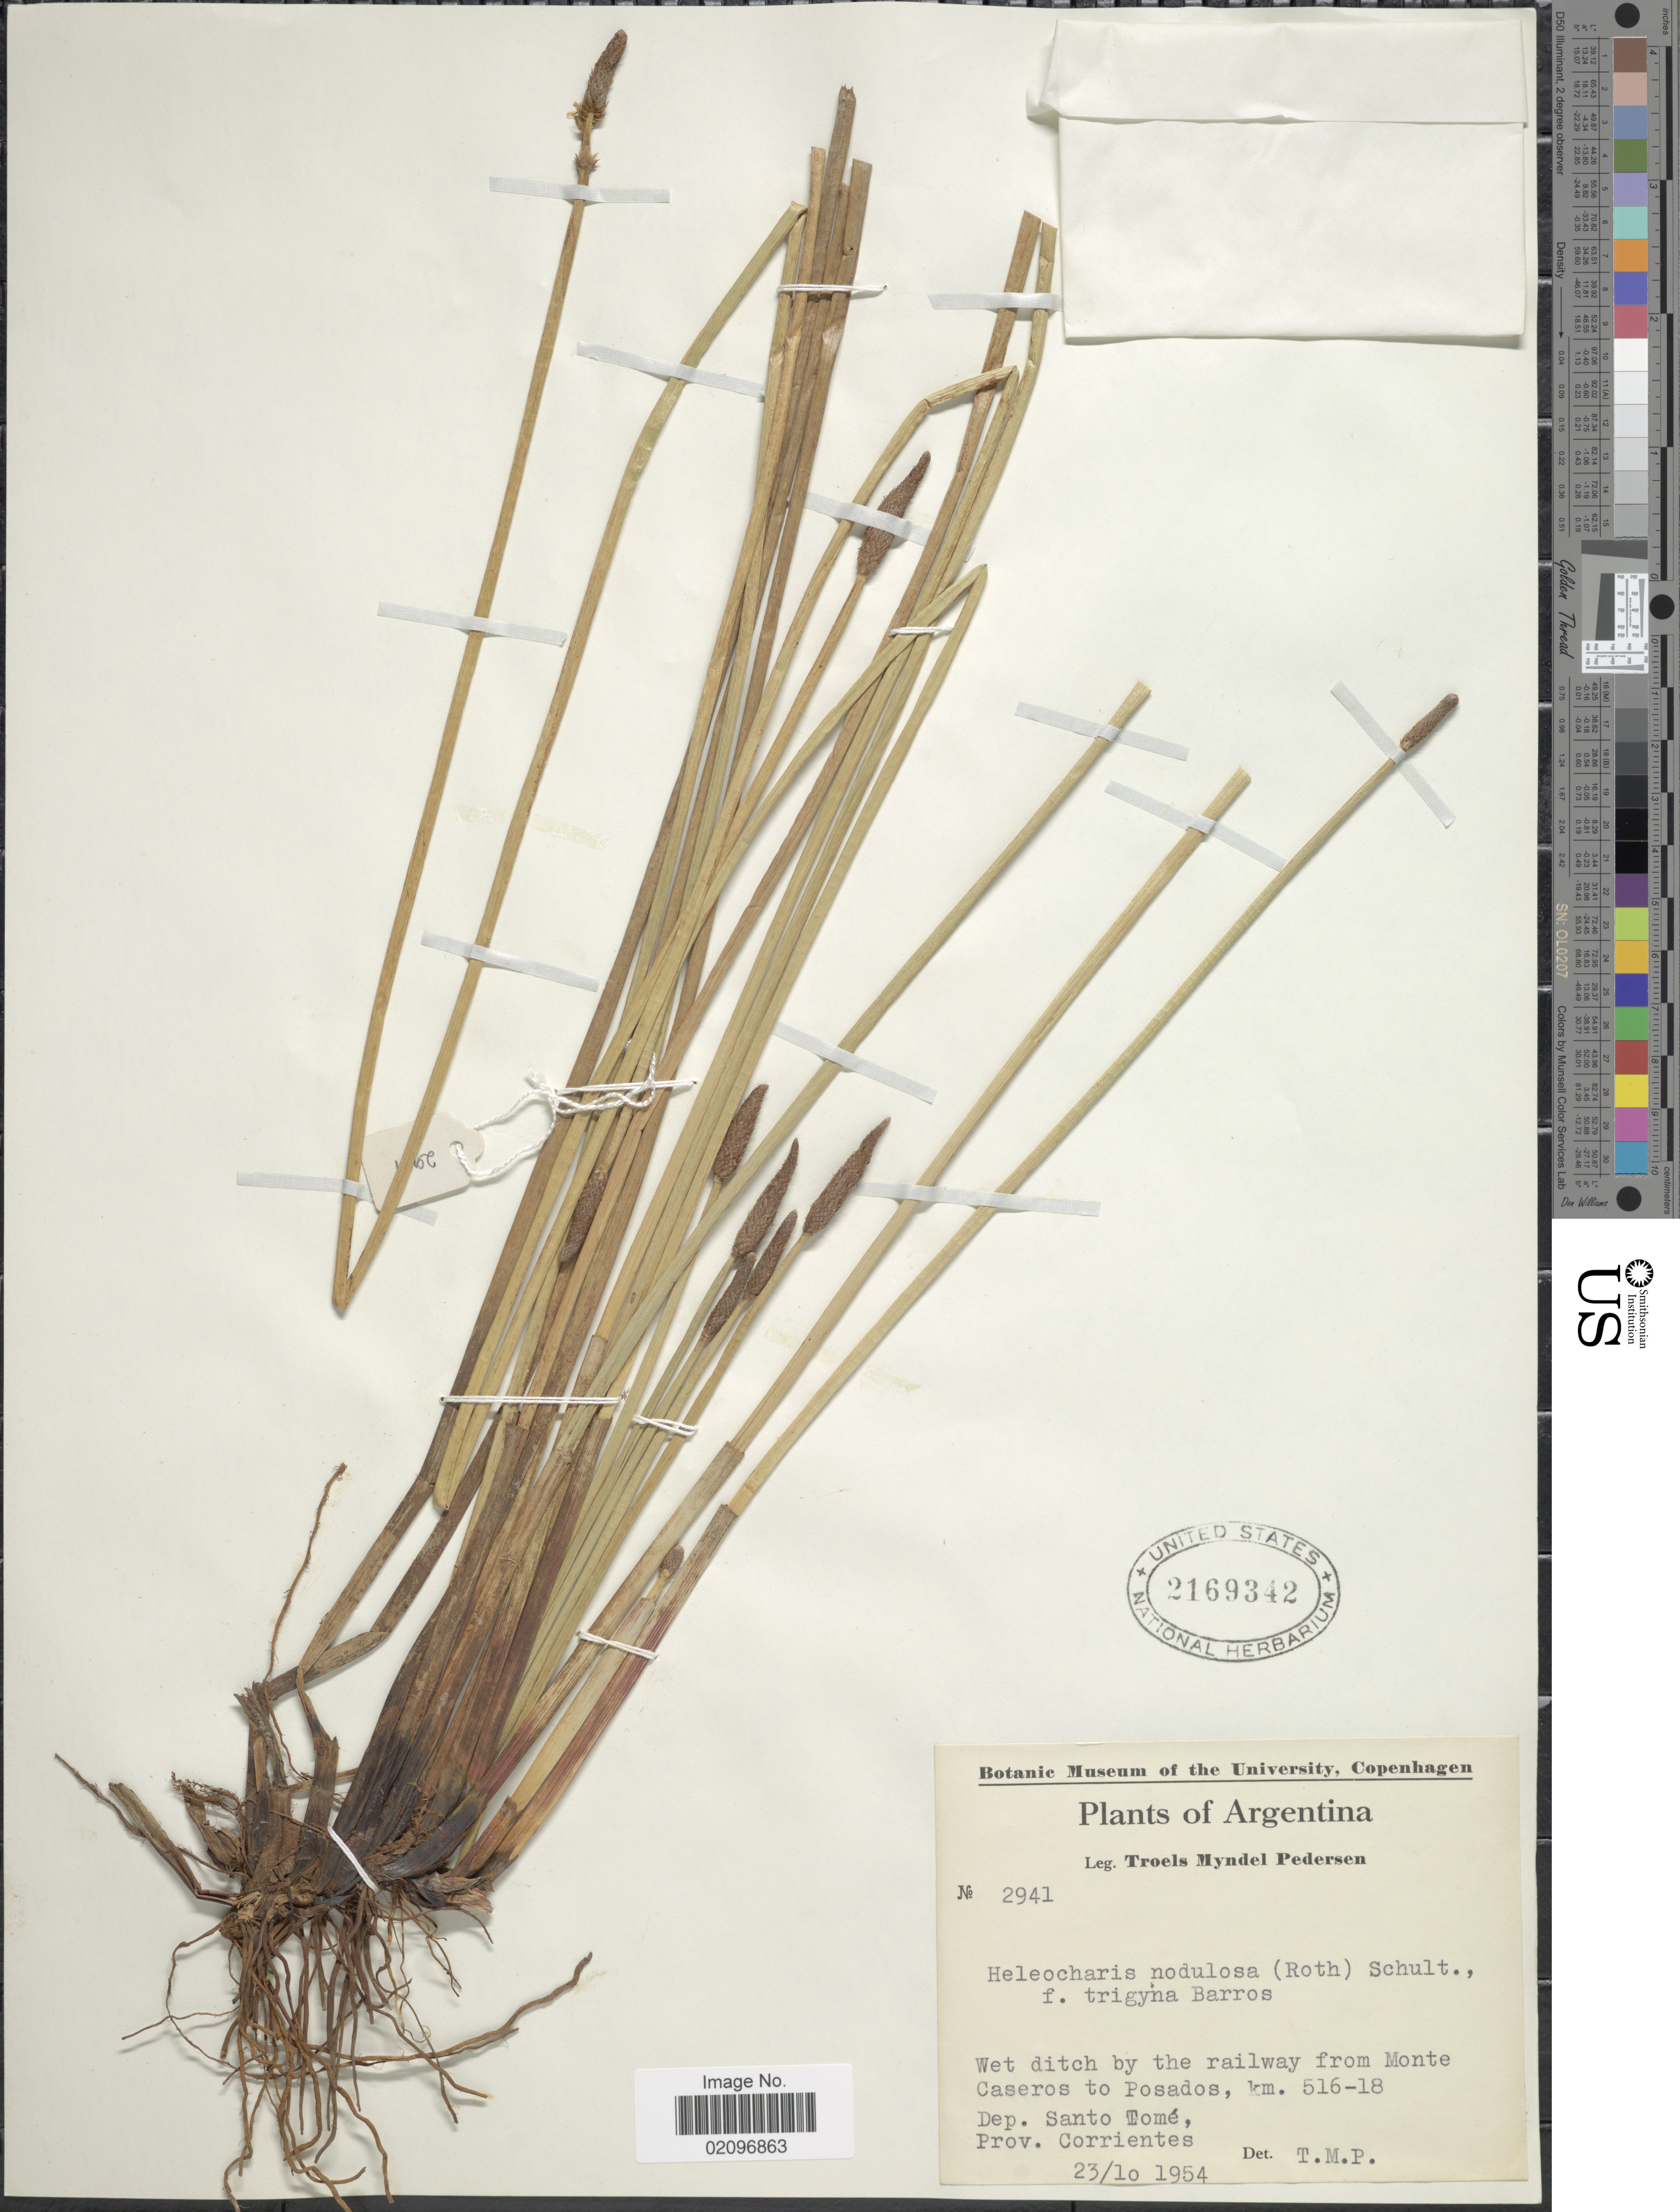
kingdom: Plantae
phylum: Tracheophyta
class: Liliopsida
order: Poales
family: Cyperaceae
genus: Eleocharis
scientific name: Eleocharis montana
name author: (Kunth) Roem. & Schult.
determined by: Strong, Mark T., (BOT), Smithsonian Institution - National Museum of Natural History (UNITED STATES)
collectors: T. Pederson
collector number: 2941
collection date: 1954-10-23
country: Argentina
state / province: Corrientes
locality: Wet ditch by the raiwlay from Monte Caseros to Posados, km 516-18, Dep. Santo Tome.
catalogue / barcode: US 2169342